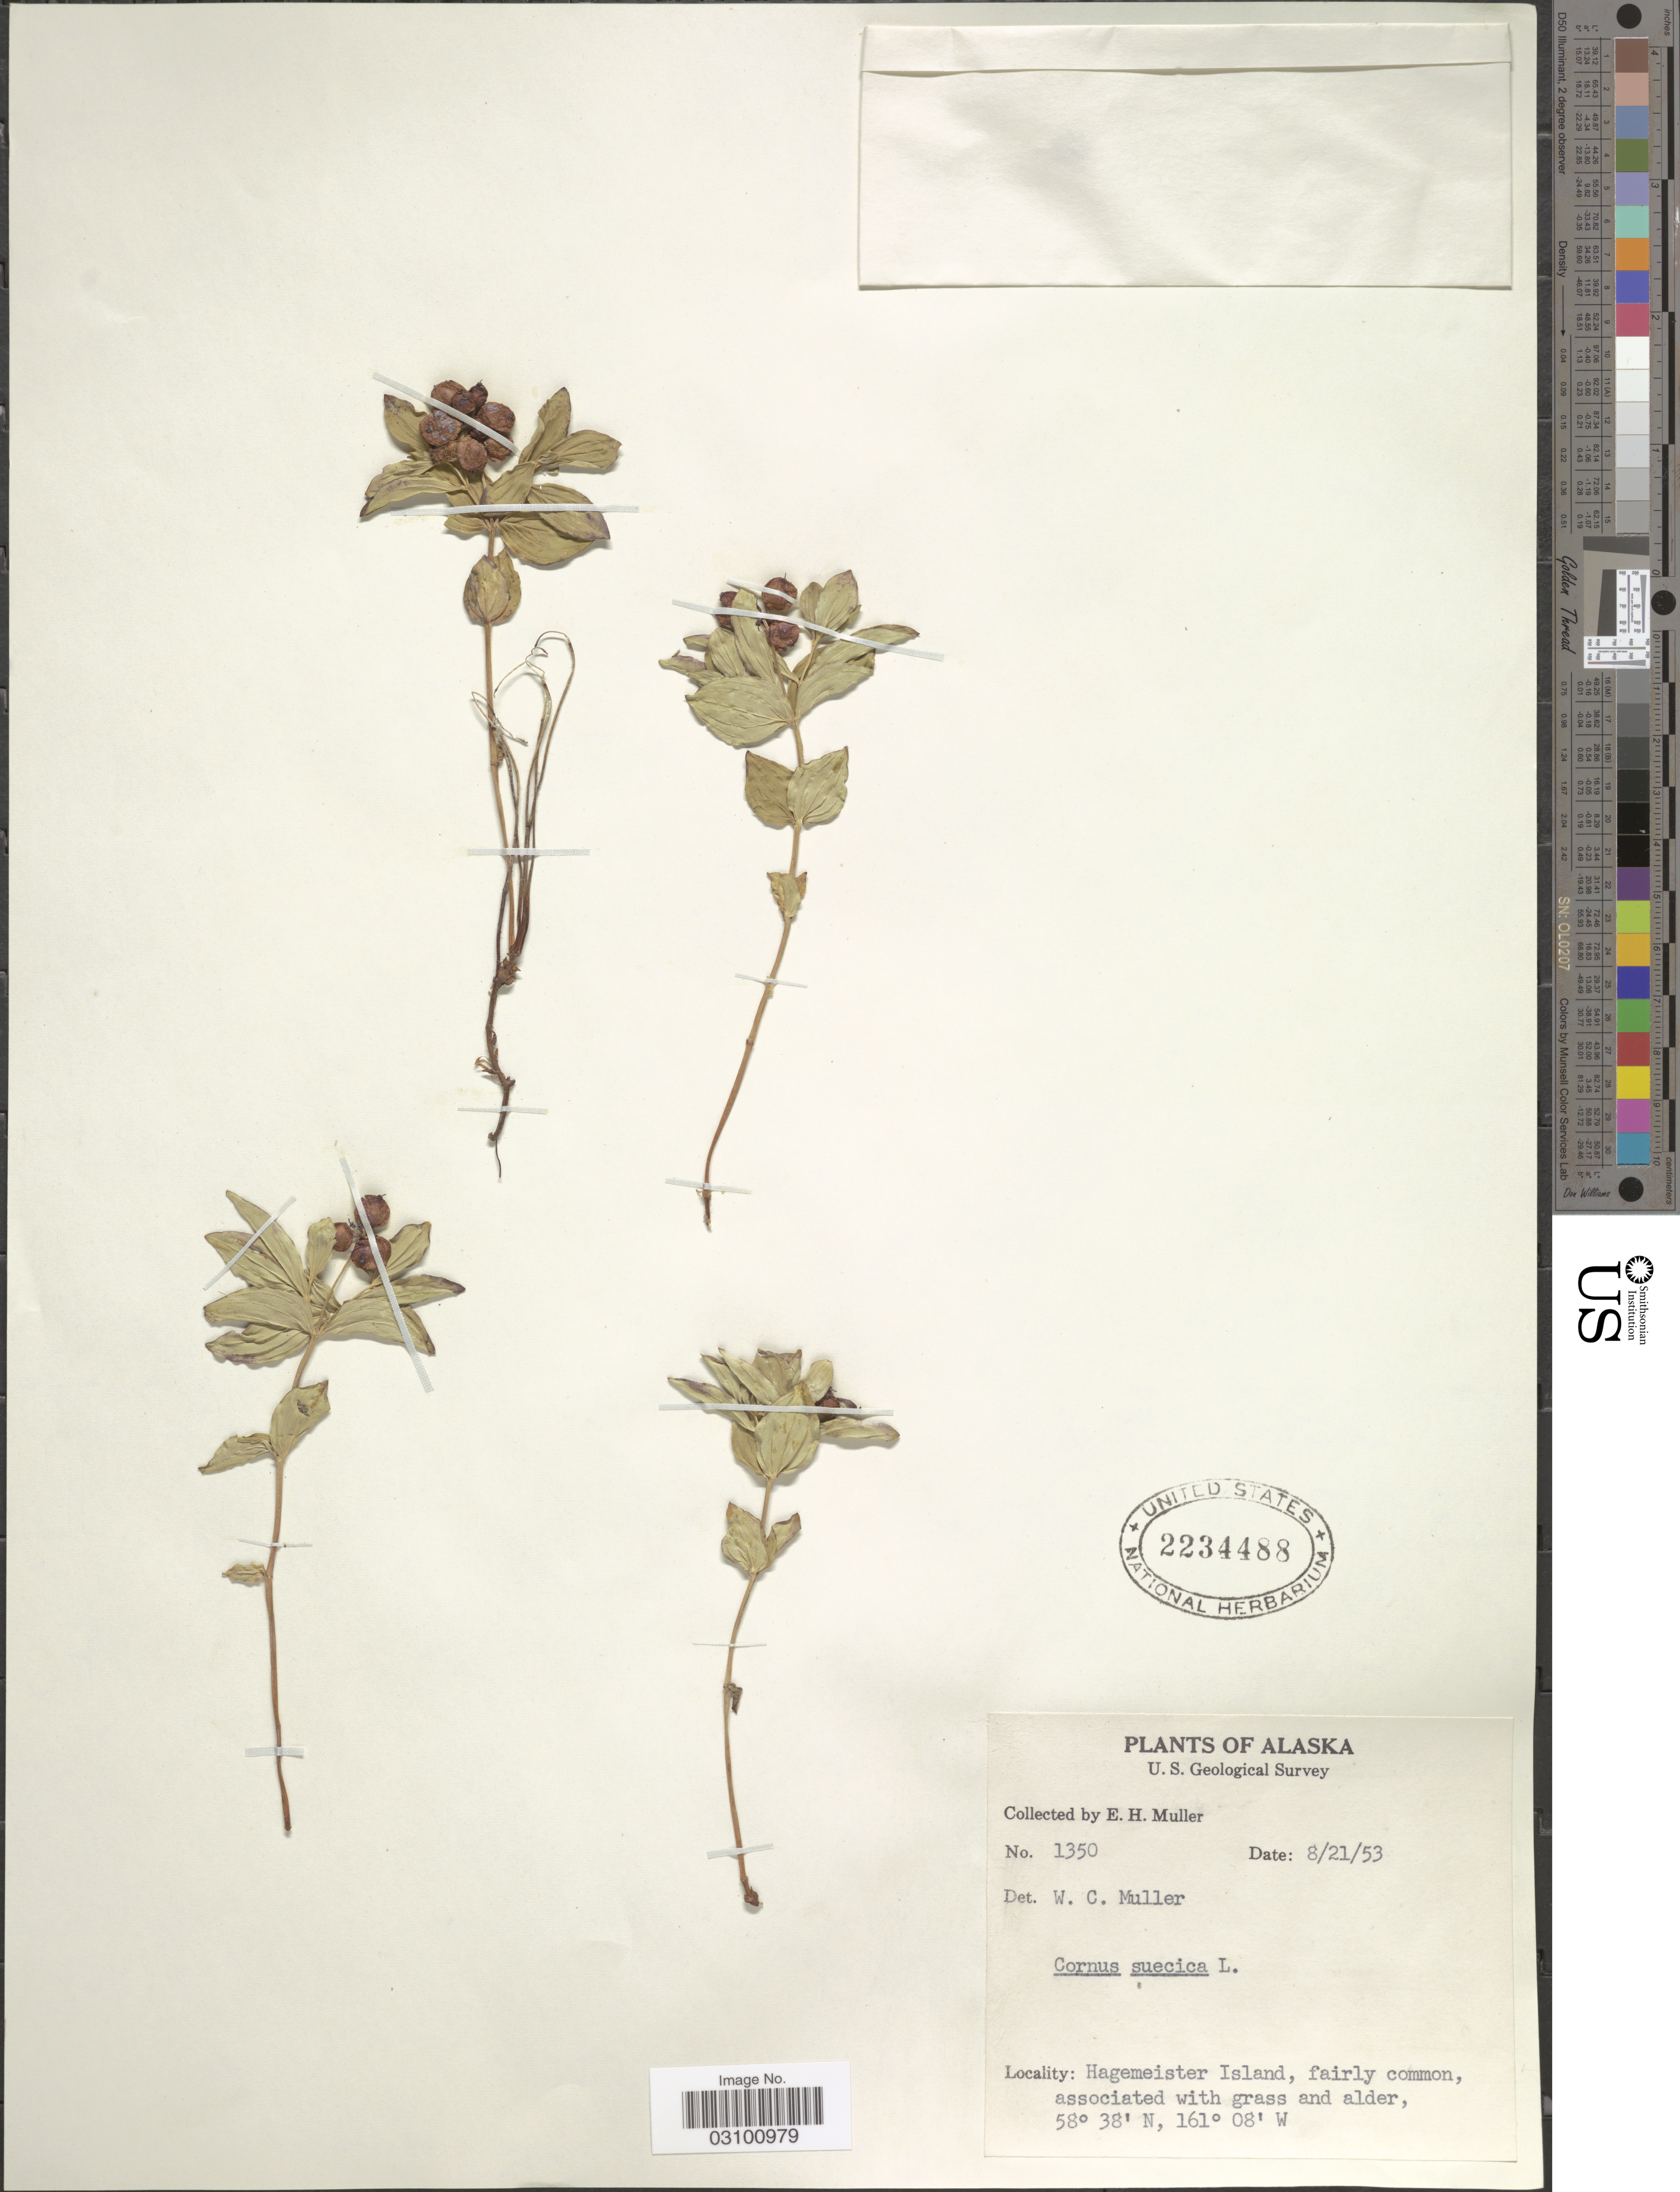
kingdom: Plantae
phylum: Tracheophyta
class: Magnoliopsida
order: Cornales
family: Cornaceae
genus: Cornus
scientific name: Cornus suecica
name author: L.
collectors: E. H. Muller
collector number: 1350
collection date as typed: Transcribed d/m/y: 21/8/53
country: United States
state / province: Alaska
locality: Hagemeister Island, fairly common, associated with grass and alder.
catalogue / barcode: US 223488